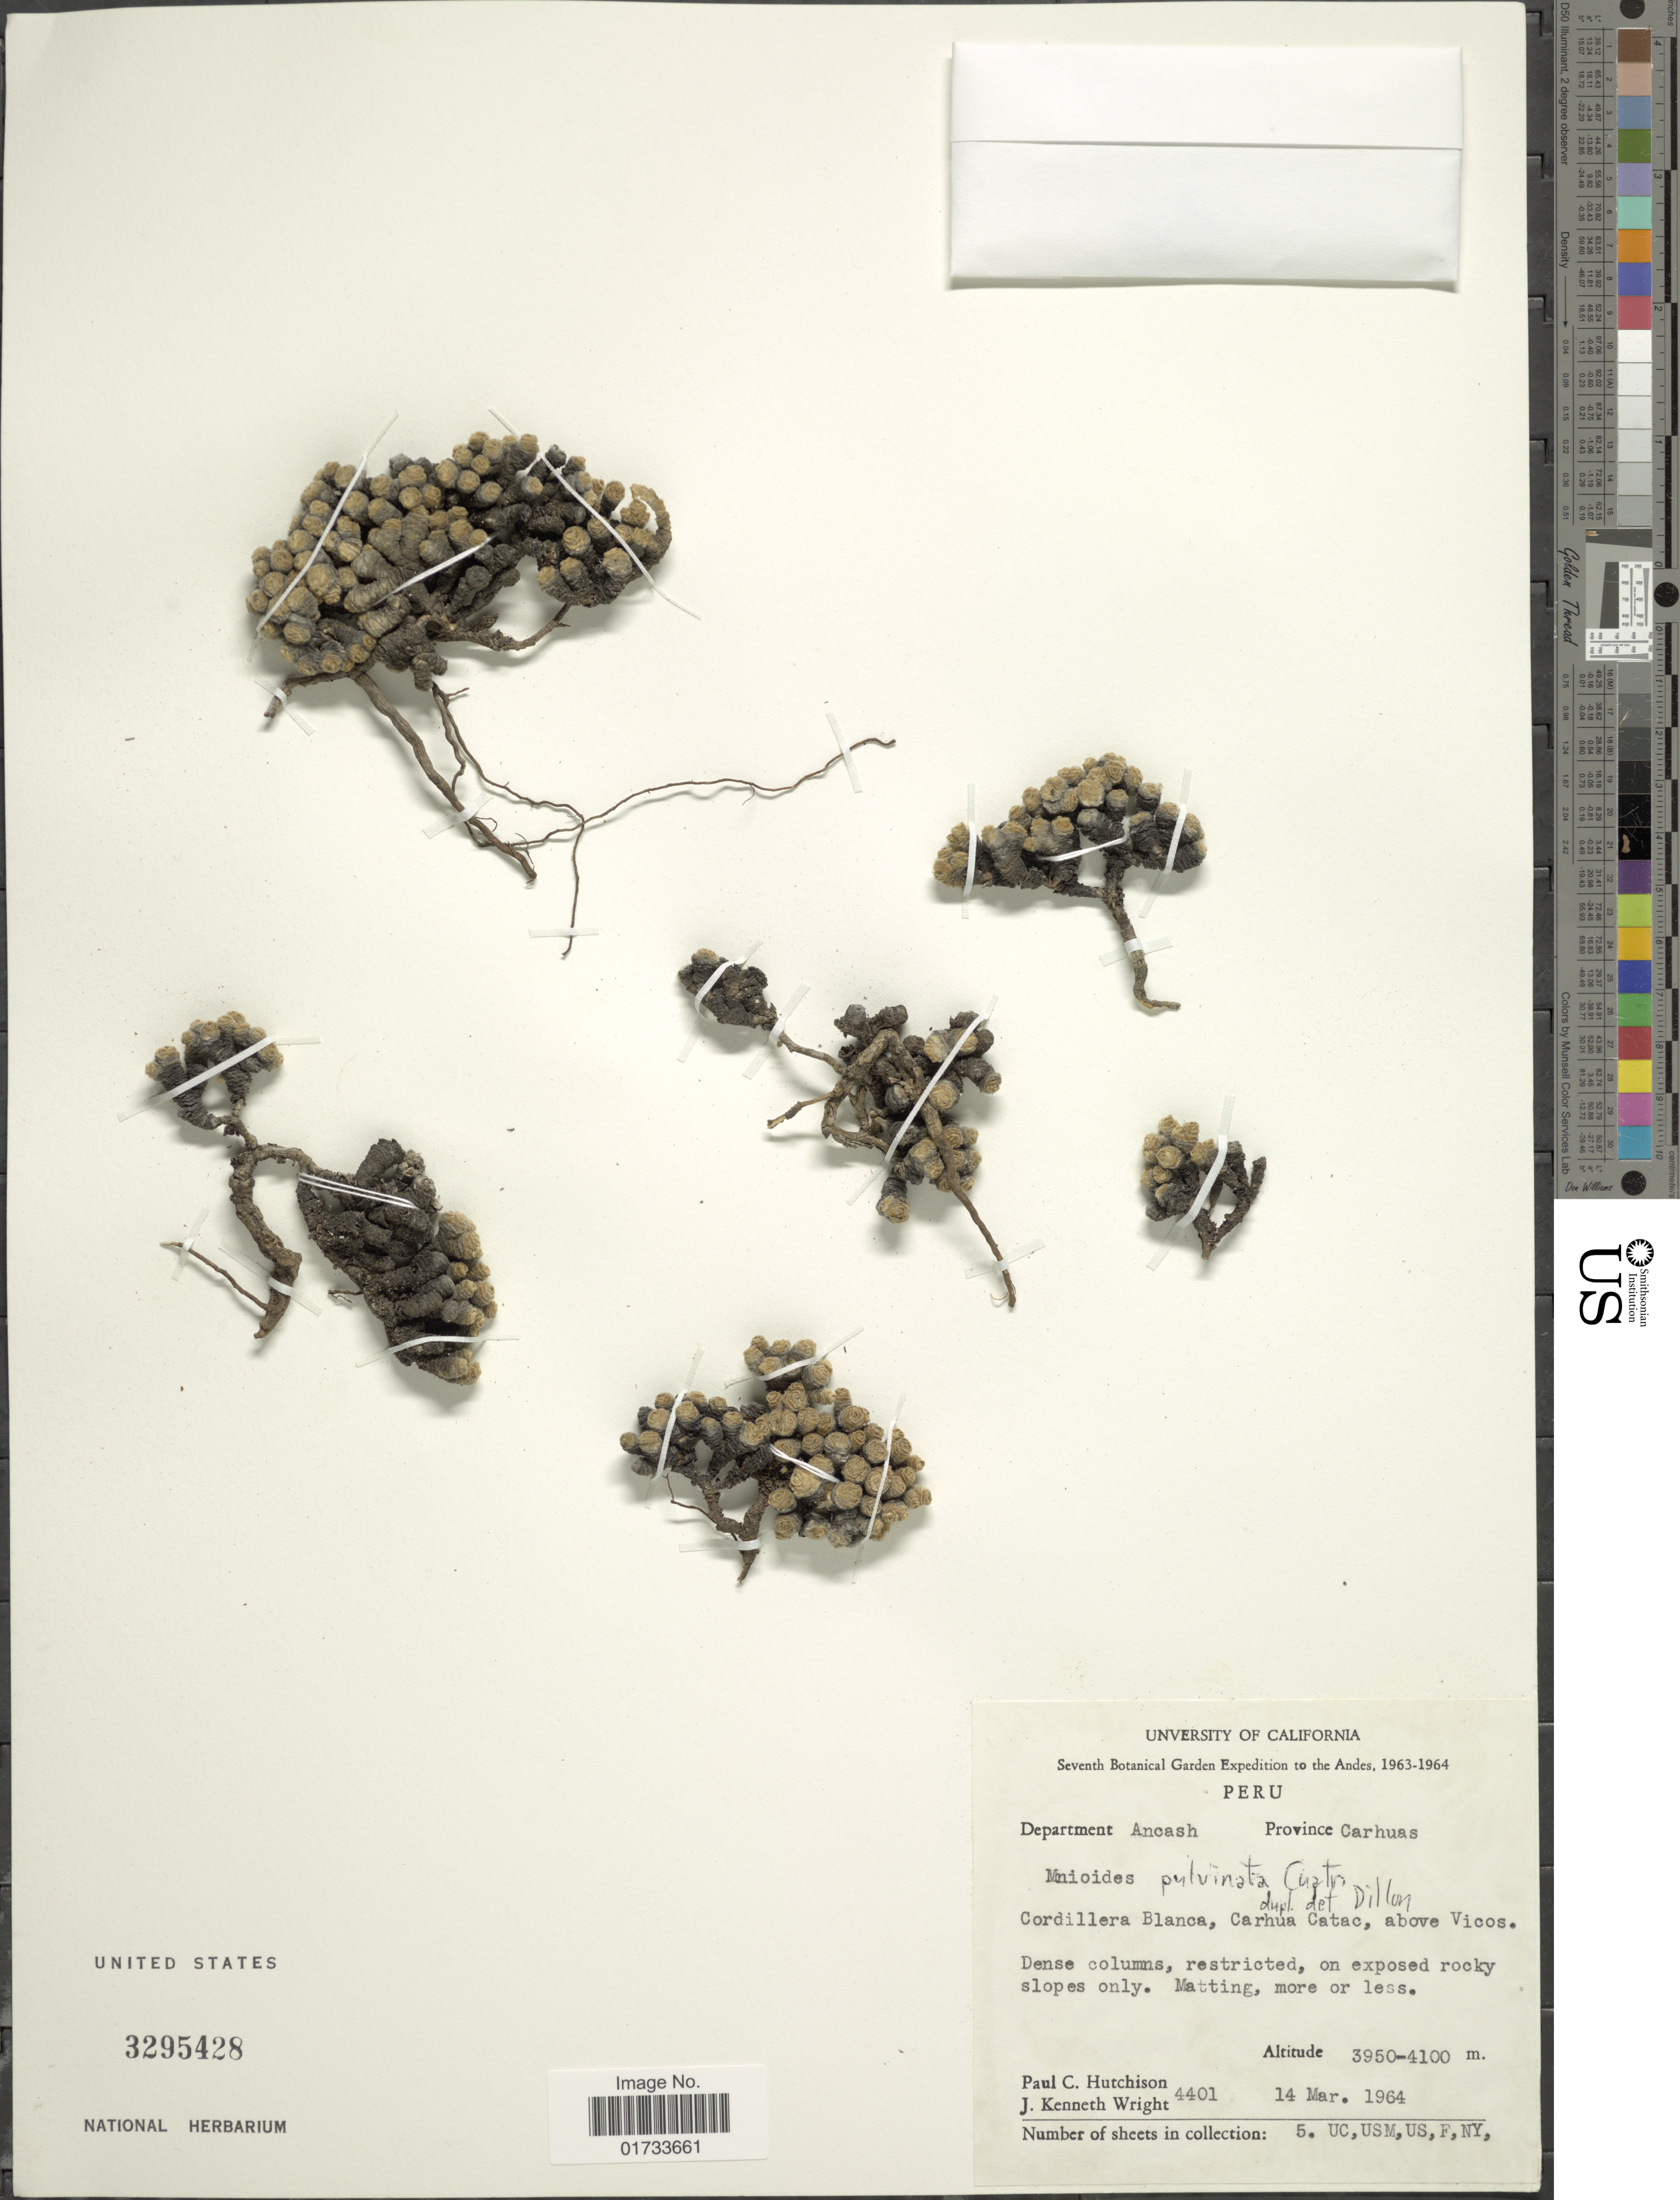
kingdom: Plantae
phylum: Tracheophyta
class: Magnoliopsida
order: Asterales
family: Asteraceae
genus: Mniodes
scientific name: Mniodes pulvinata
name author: Cuatrec.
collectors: P. C. Hutchison & J. K. Wright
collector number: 4401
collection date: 1964-03-14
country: Peru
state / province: Ancash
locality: Province Cahuas, Cordillera Blanca, Carhua Catac, above Vicos, restricted, on exposed rocky slopes only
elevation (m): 3950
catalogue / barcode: US 3295429